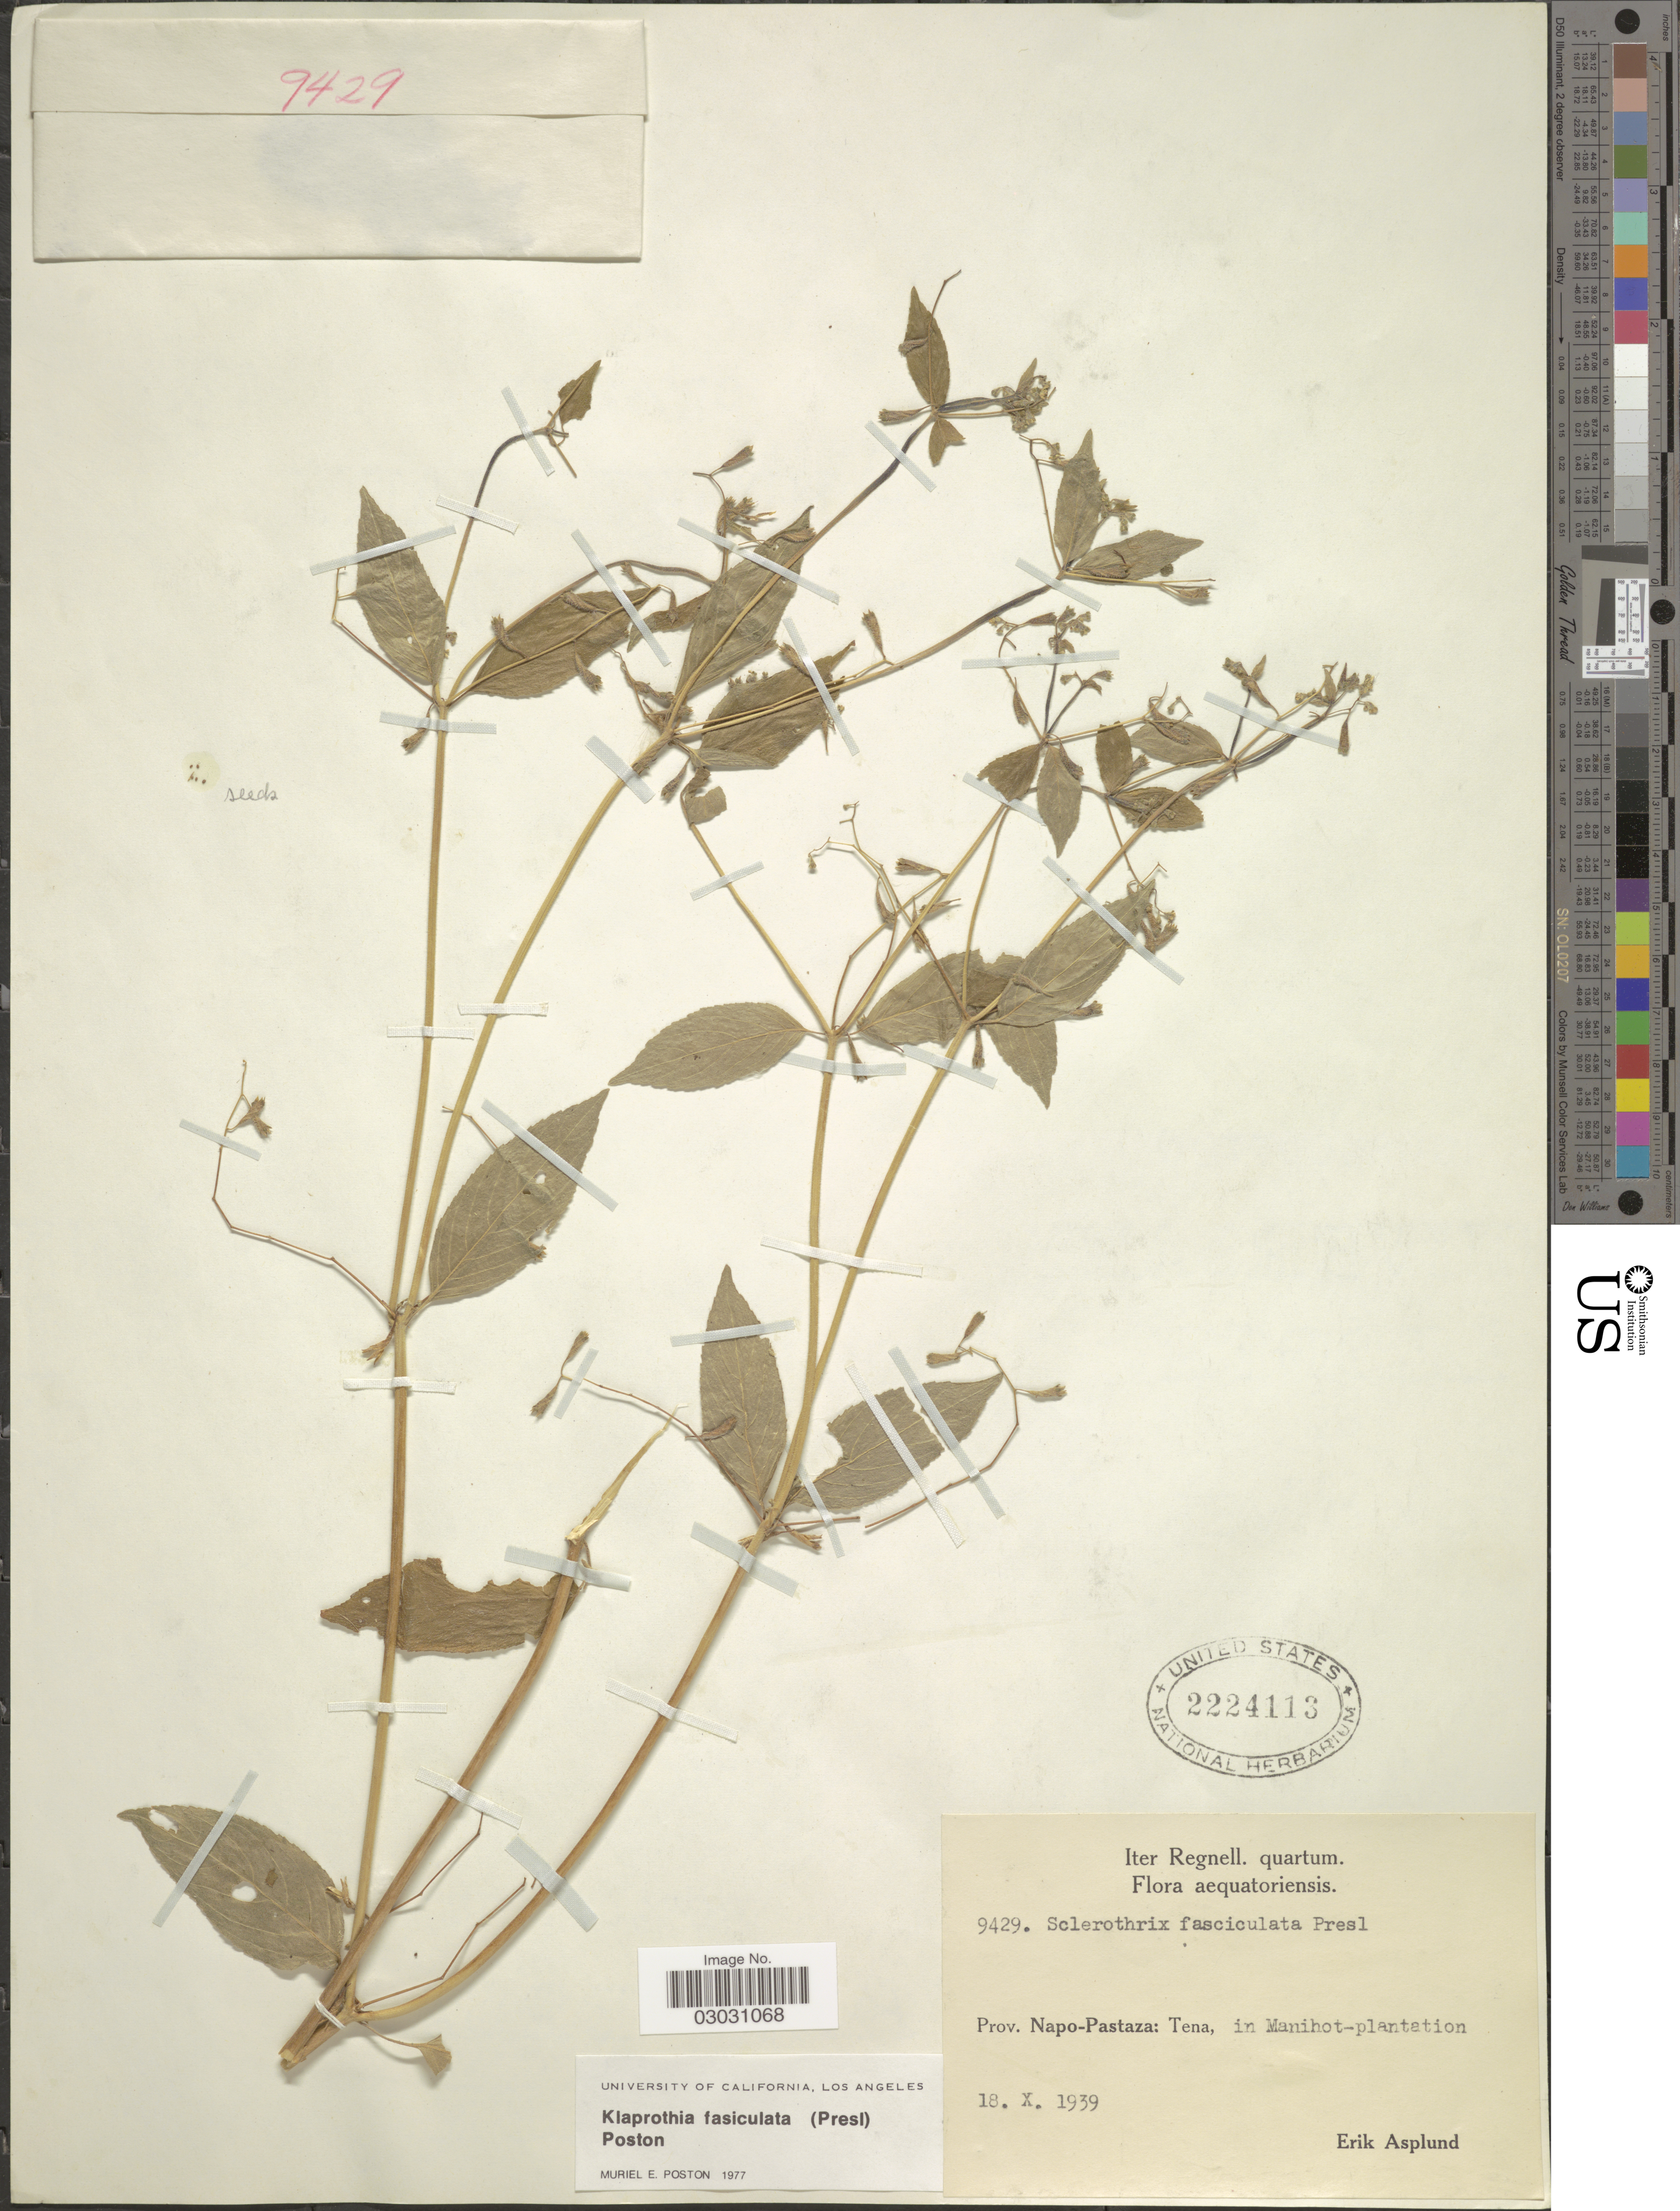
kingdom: Plantae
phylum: Tracheophyta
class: Magnoliopsida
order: Cornales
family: Loasaceae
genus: Klaprothia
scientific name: Klaprothia fasciculata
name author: (C. Presl) Poston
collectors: E. Asplund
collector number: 9429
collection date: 1939-10-18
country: Ecuador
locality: Prov. Napo-Pastaza: Tena: in Manihot-plantation.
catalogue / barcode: US 2224113